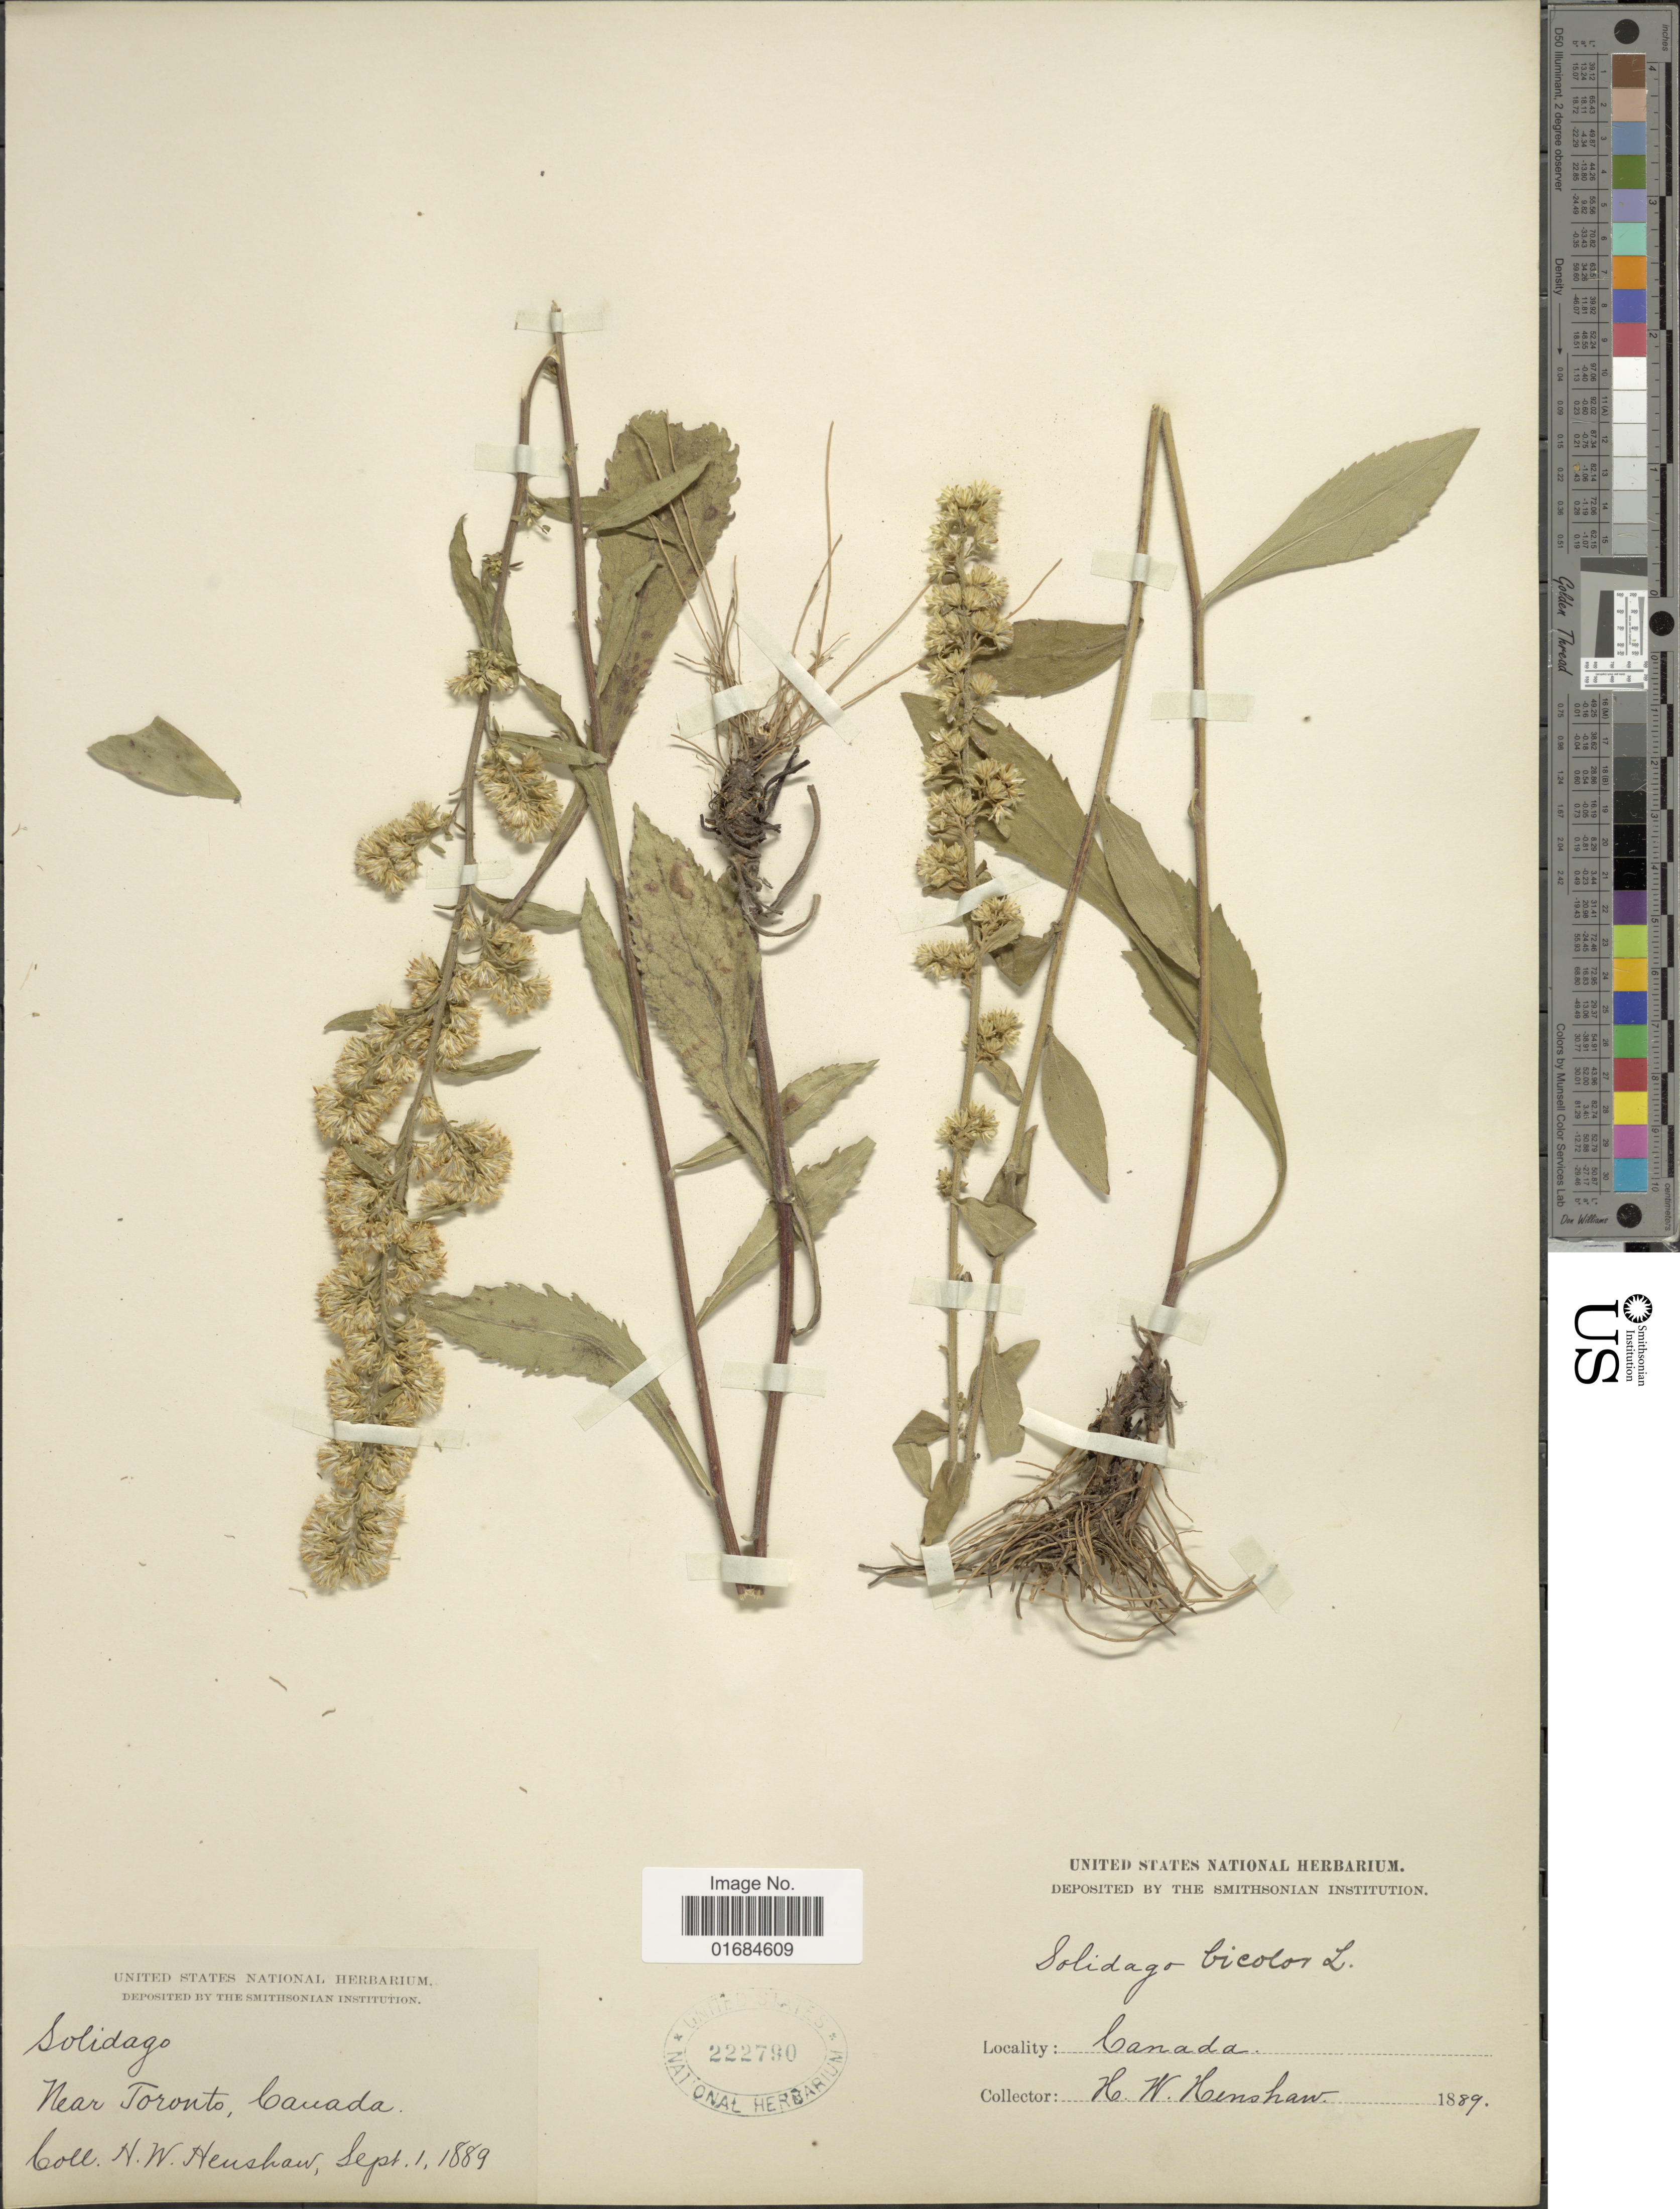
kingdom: Plantae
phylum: Tracheophyta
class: Magnoliopsida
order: Asterales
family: Asteraceae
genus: Solidago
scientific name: Solidago bicolor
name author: L.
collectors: H. Henshaw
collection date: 1889-09-01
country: Canada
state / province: Ontario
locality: Near Toronto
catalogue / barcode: US 222790